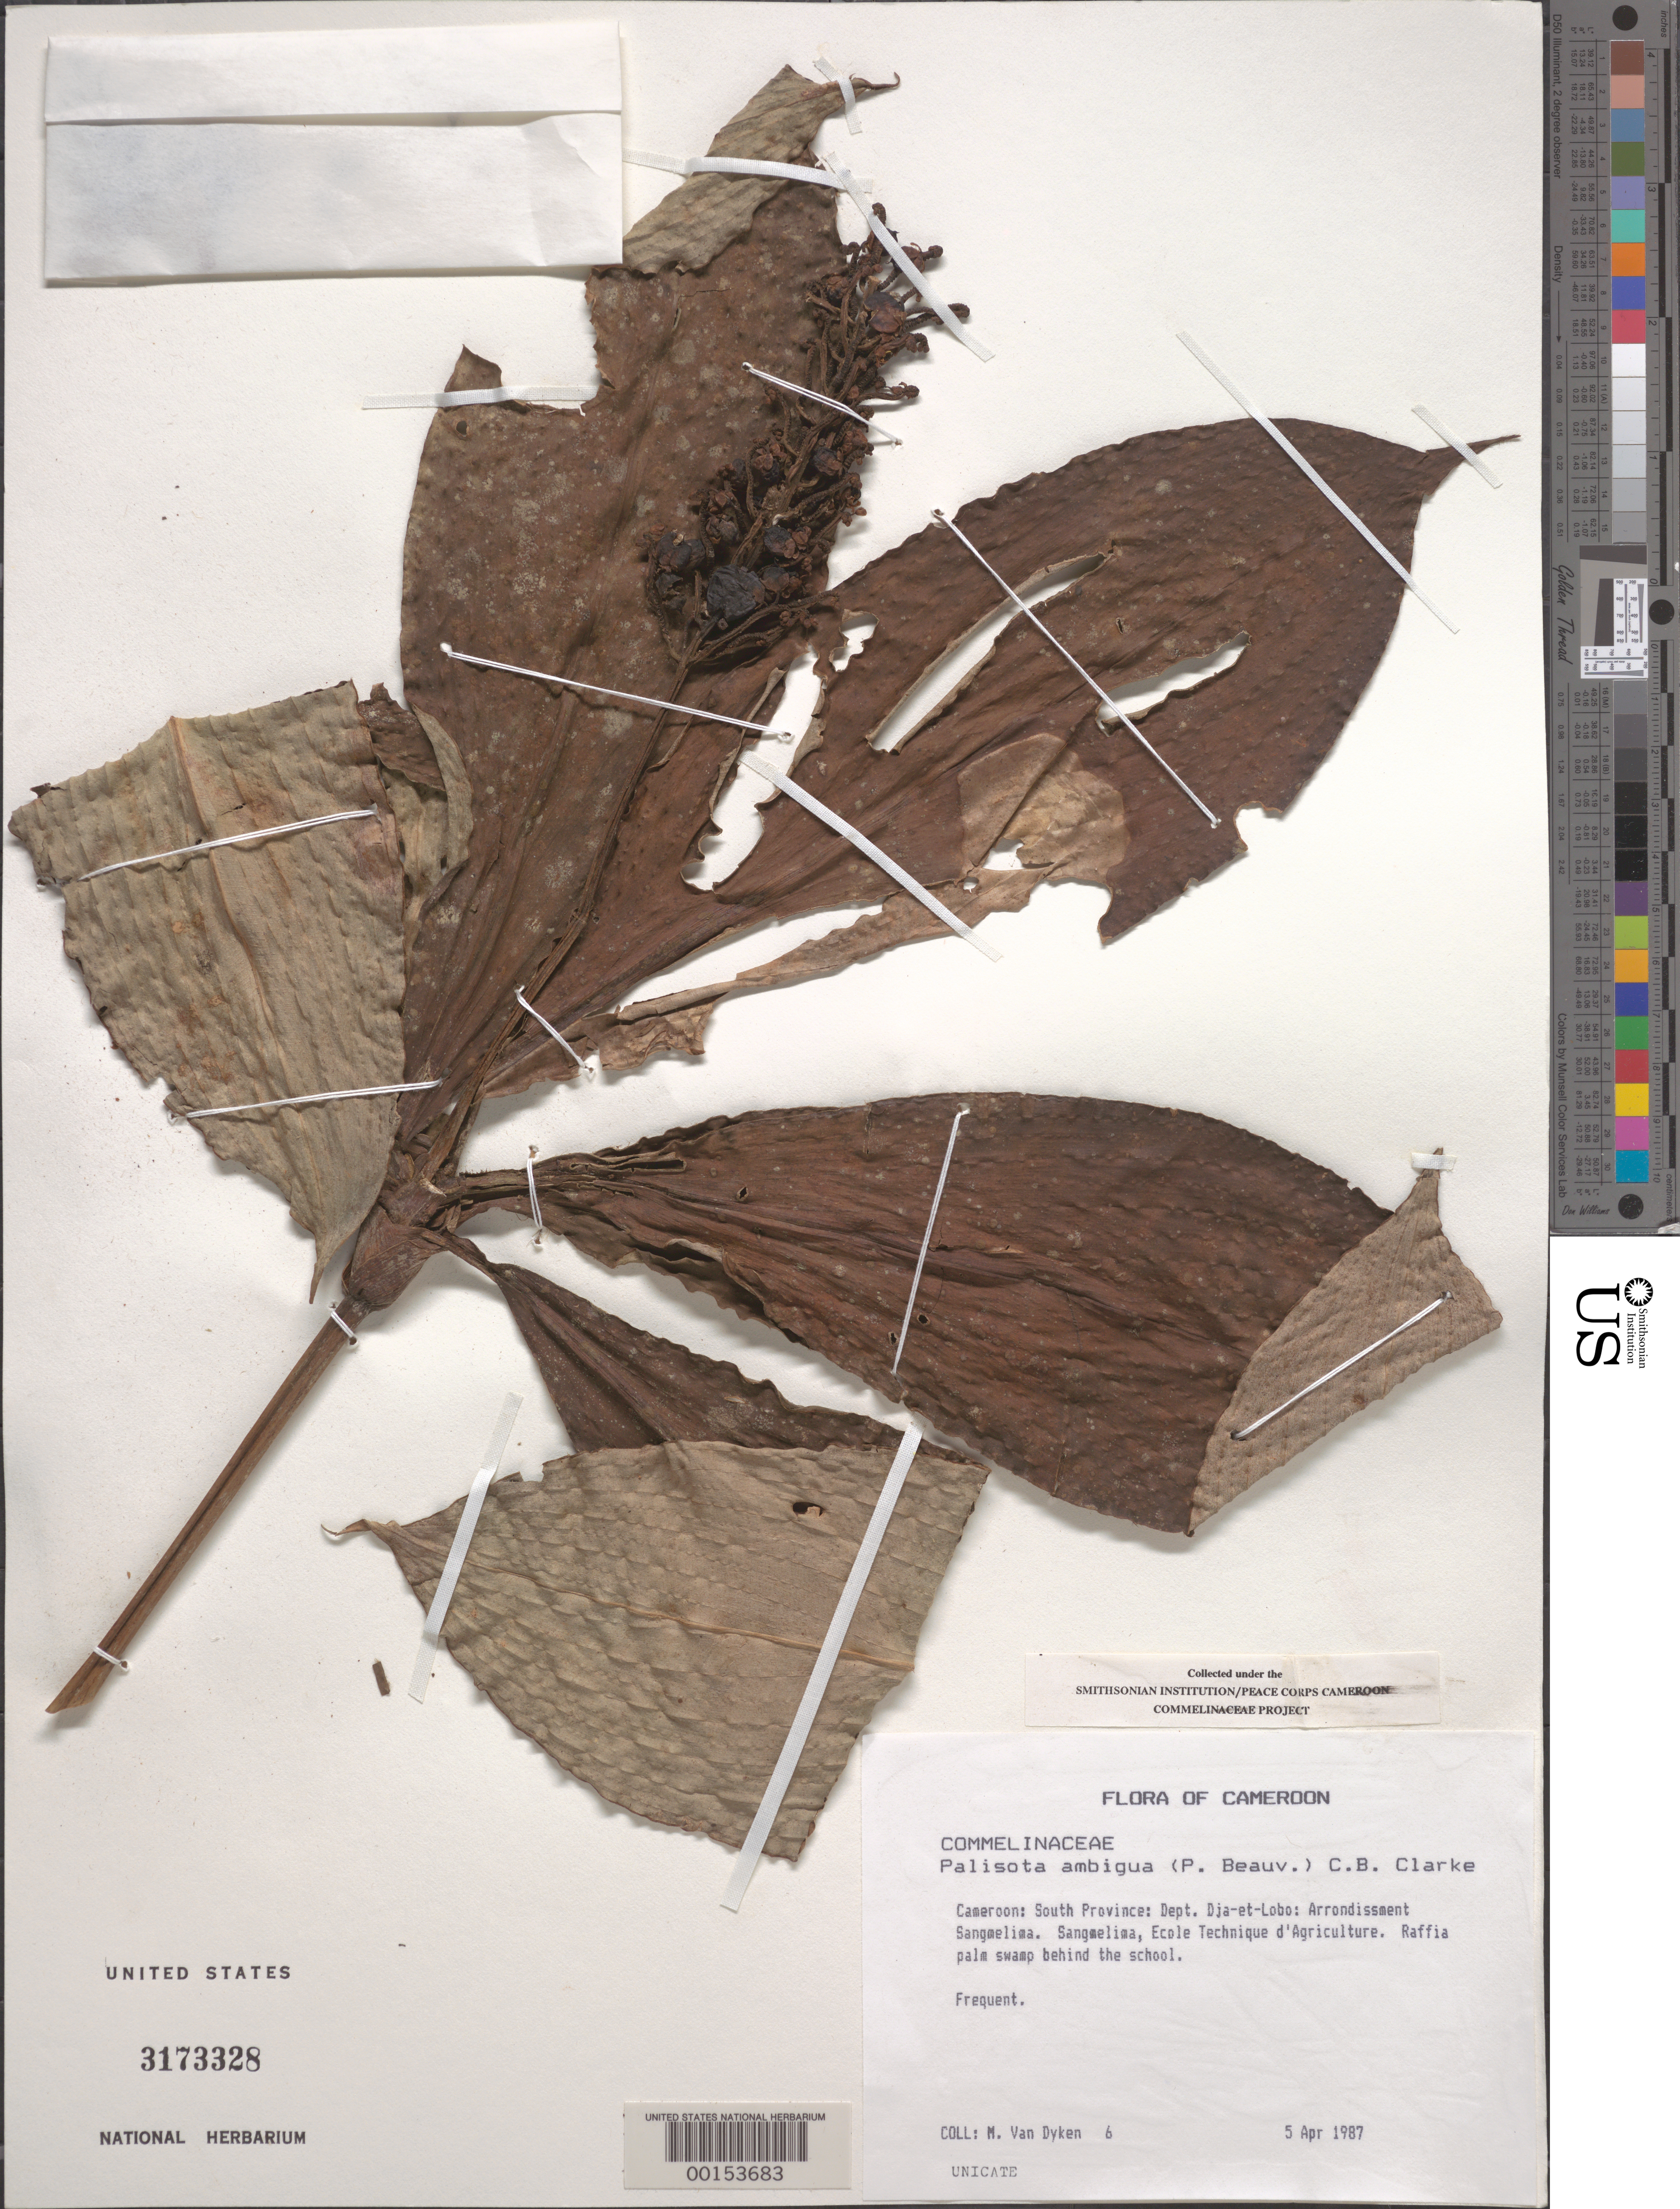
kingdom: Plantae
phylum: Tracheophyta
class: Liliopsida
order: Commelinales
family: Commelinaceae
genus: Palisota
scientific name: Palisota ambigua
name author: (P. Beauv.) C.B. Clarke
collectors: M. Van Dyken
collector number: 6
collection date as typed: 05 Apr 1987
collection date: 1987-04-05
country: Cameroon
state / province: Sud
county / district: Dja-et-lobo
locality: Arrondissment sangmelima, sangmelina, ecole technique d'agriculture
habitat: Raffia palm swamp behind school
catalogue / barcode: US 3173328